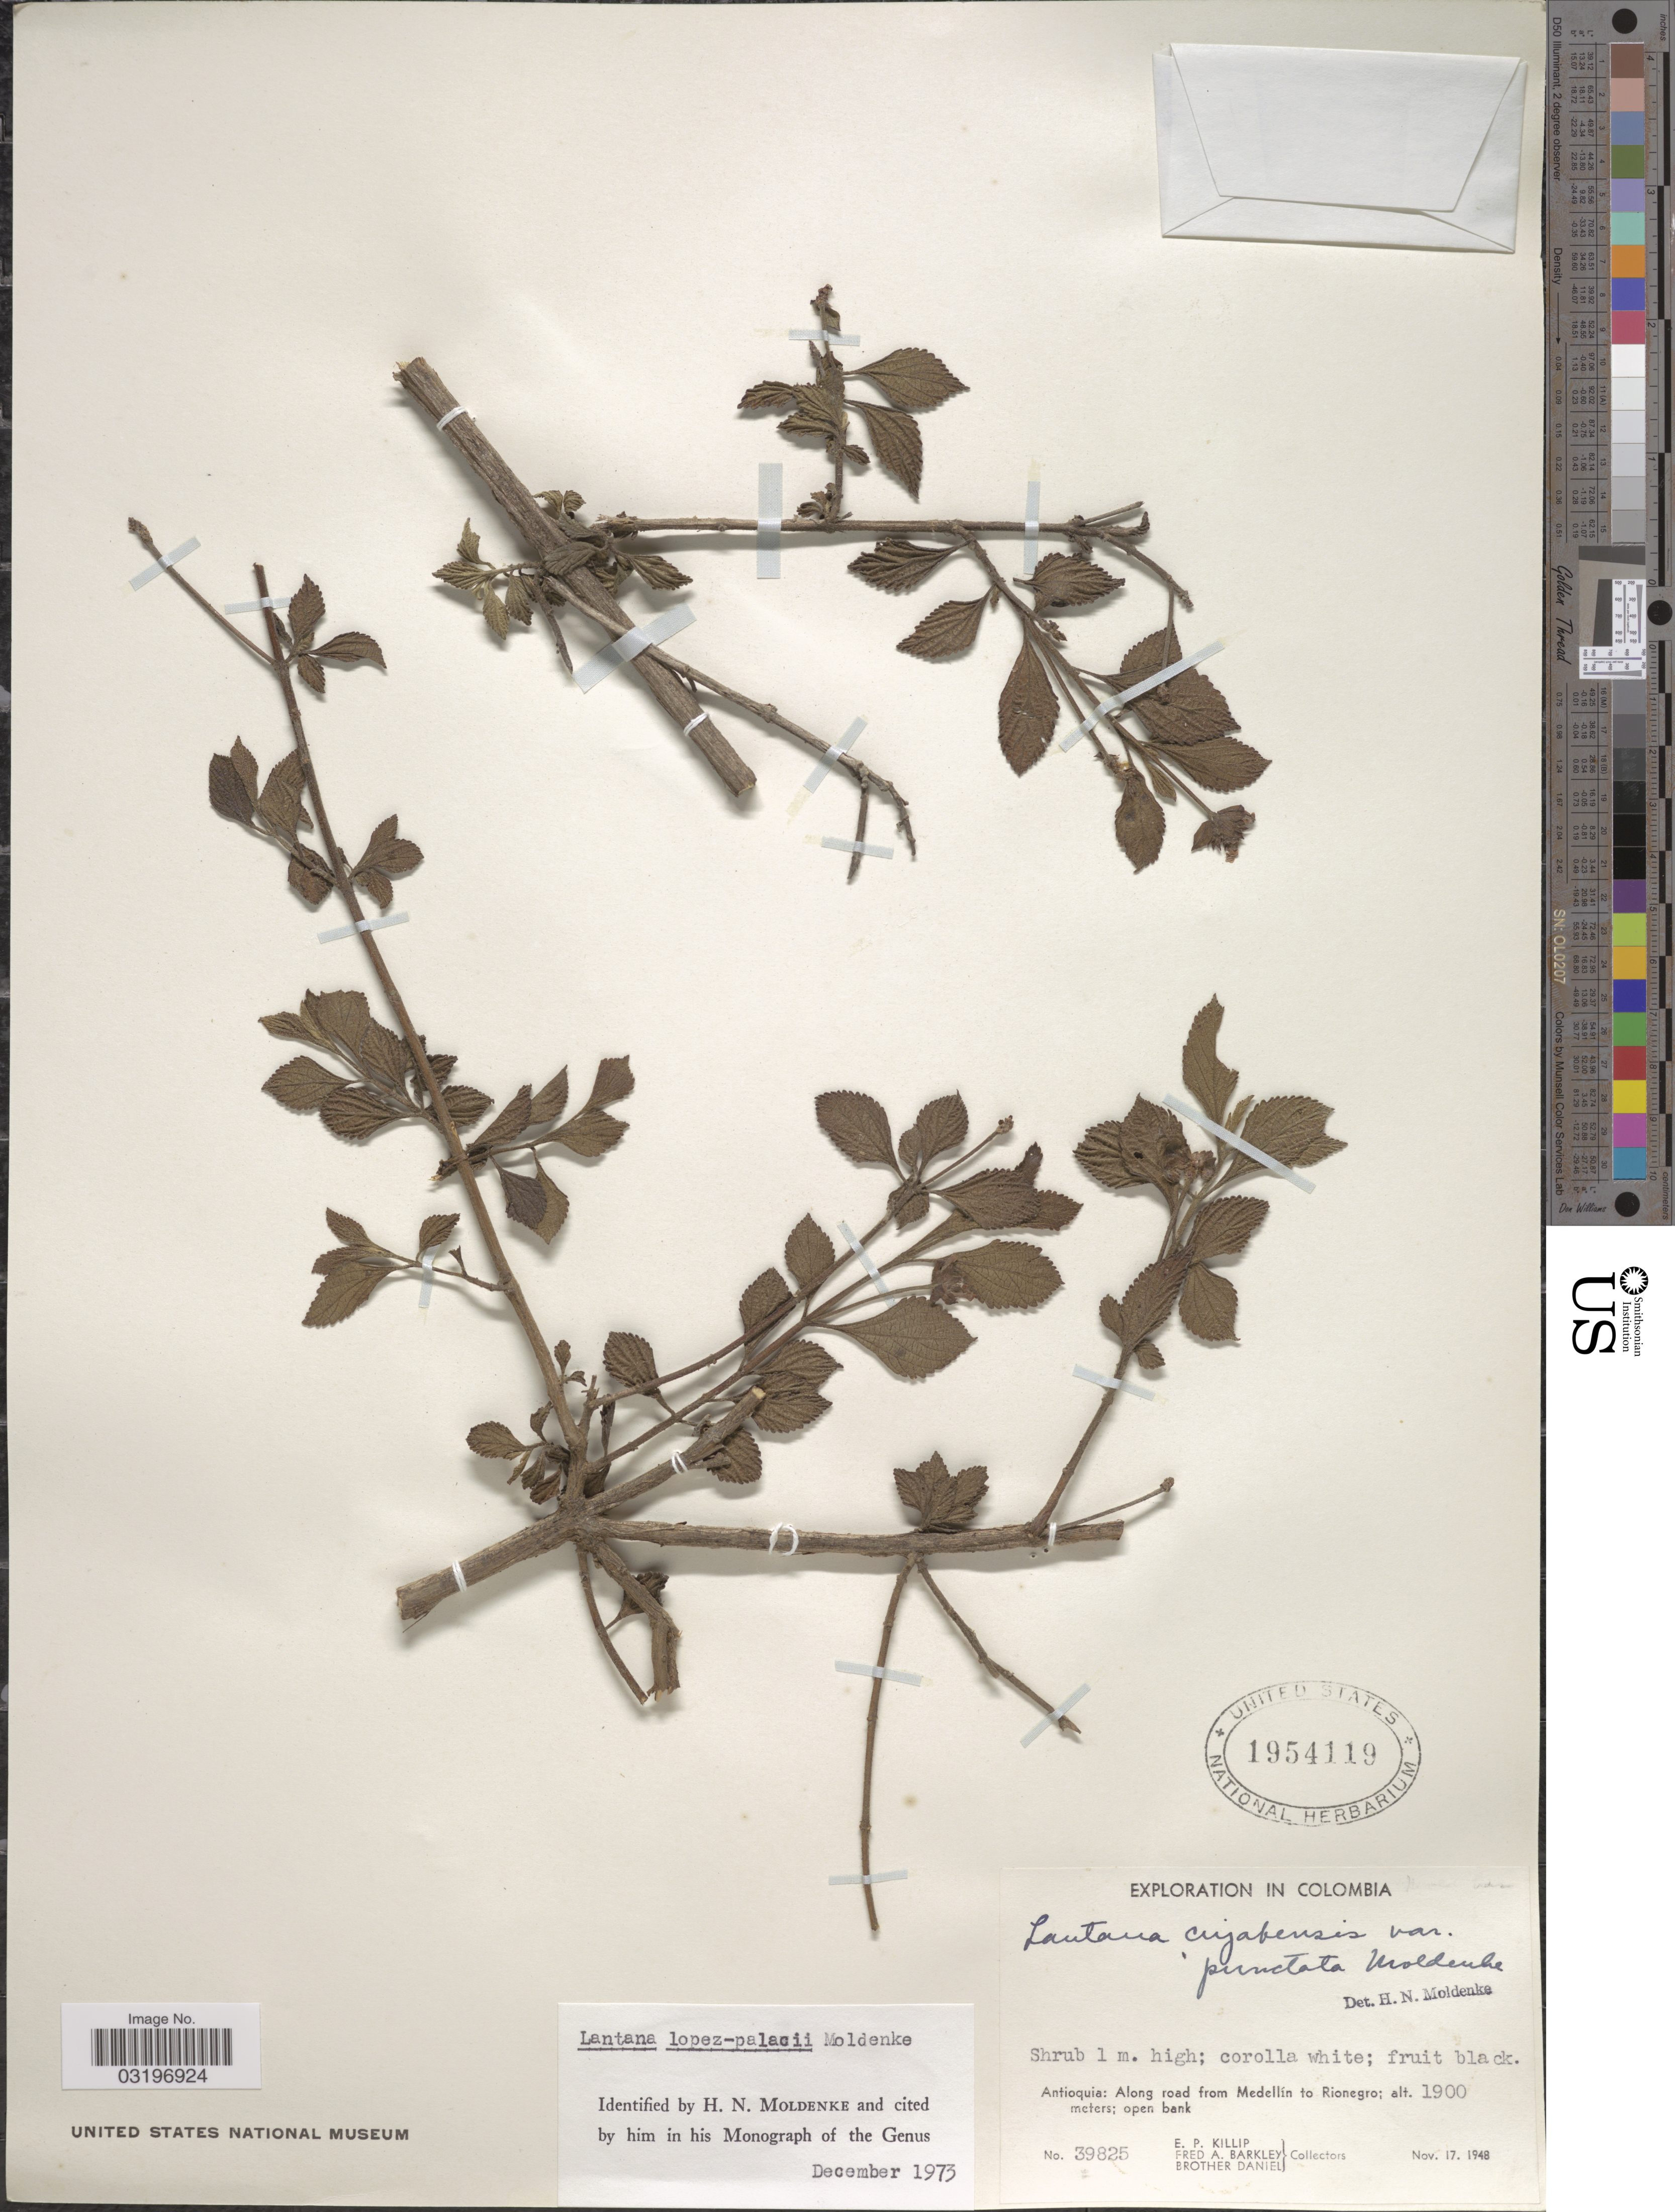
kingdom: Plantae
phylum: Tracheophyta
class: Magnoliopsida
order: Lamiales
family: Verbenaceae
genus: Lantana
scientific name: Lantana lopez-palacii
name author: Moldenke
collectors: E. P. Killip, F. A. Barkley & Bro. Daniel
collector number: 39825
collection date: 1948-11-17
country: Colombia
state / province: Antioquia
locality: Along road from Medellín to Rionegro.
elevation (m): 1900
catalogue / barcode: US 1954119